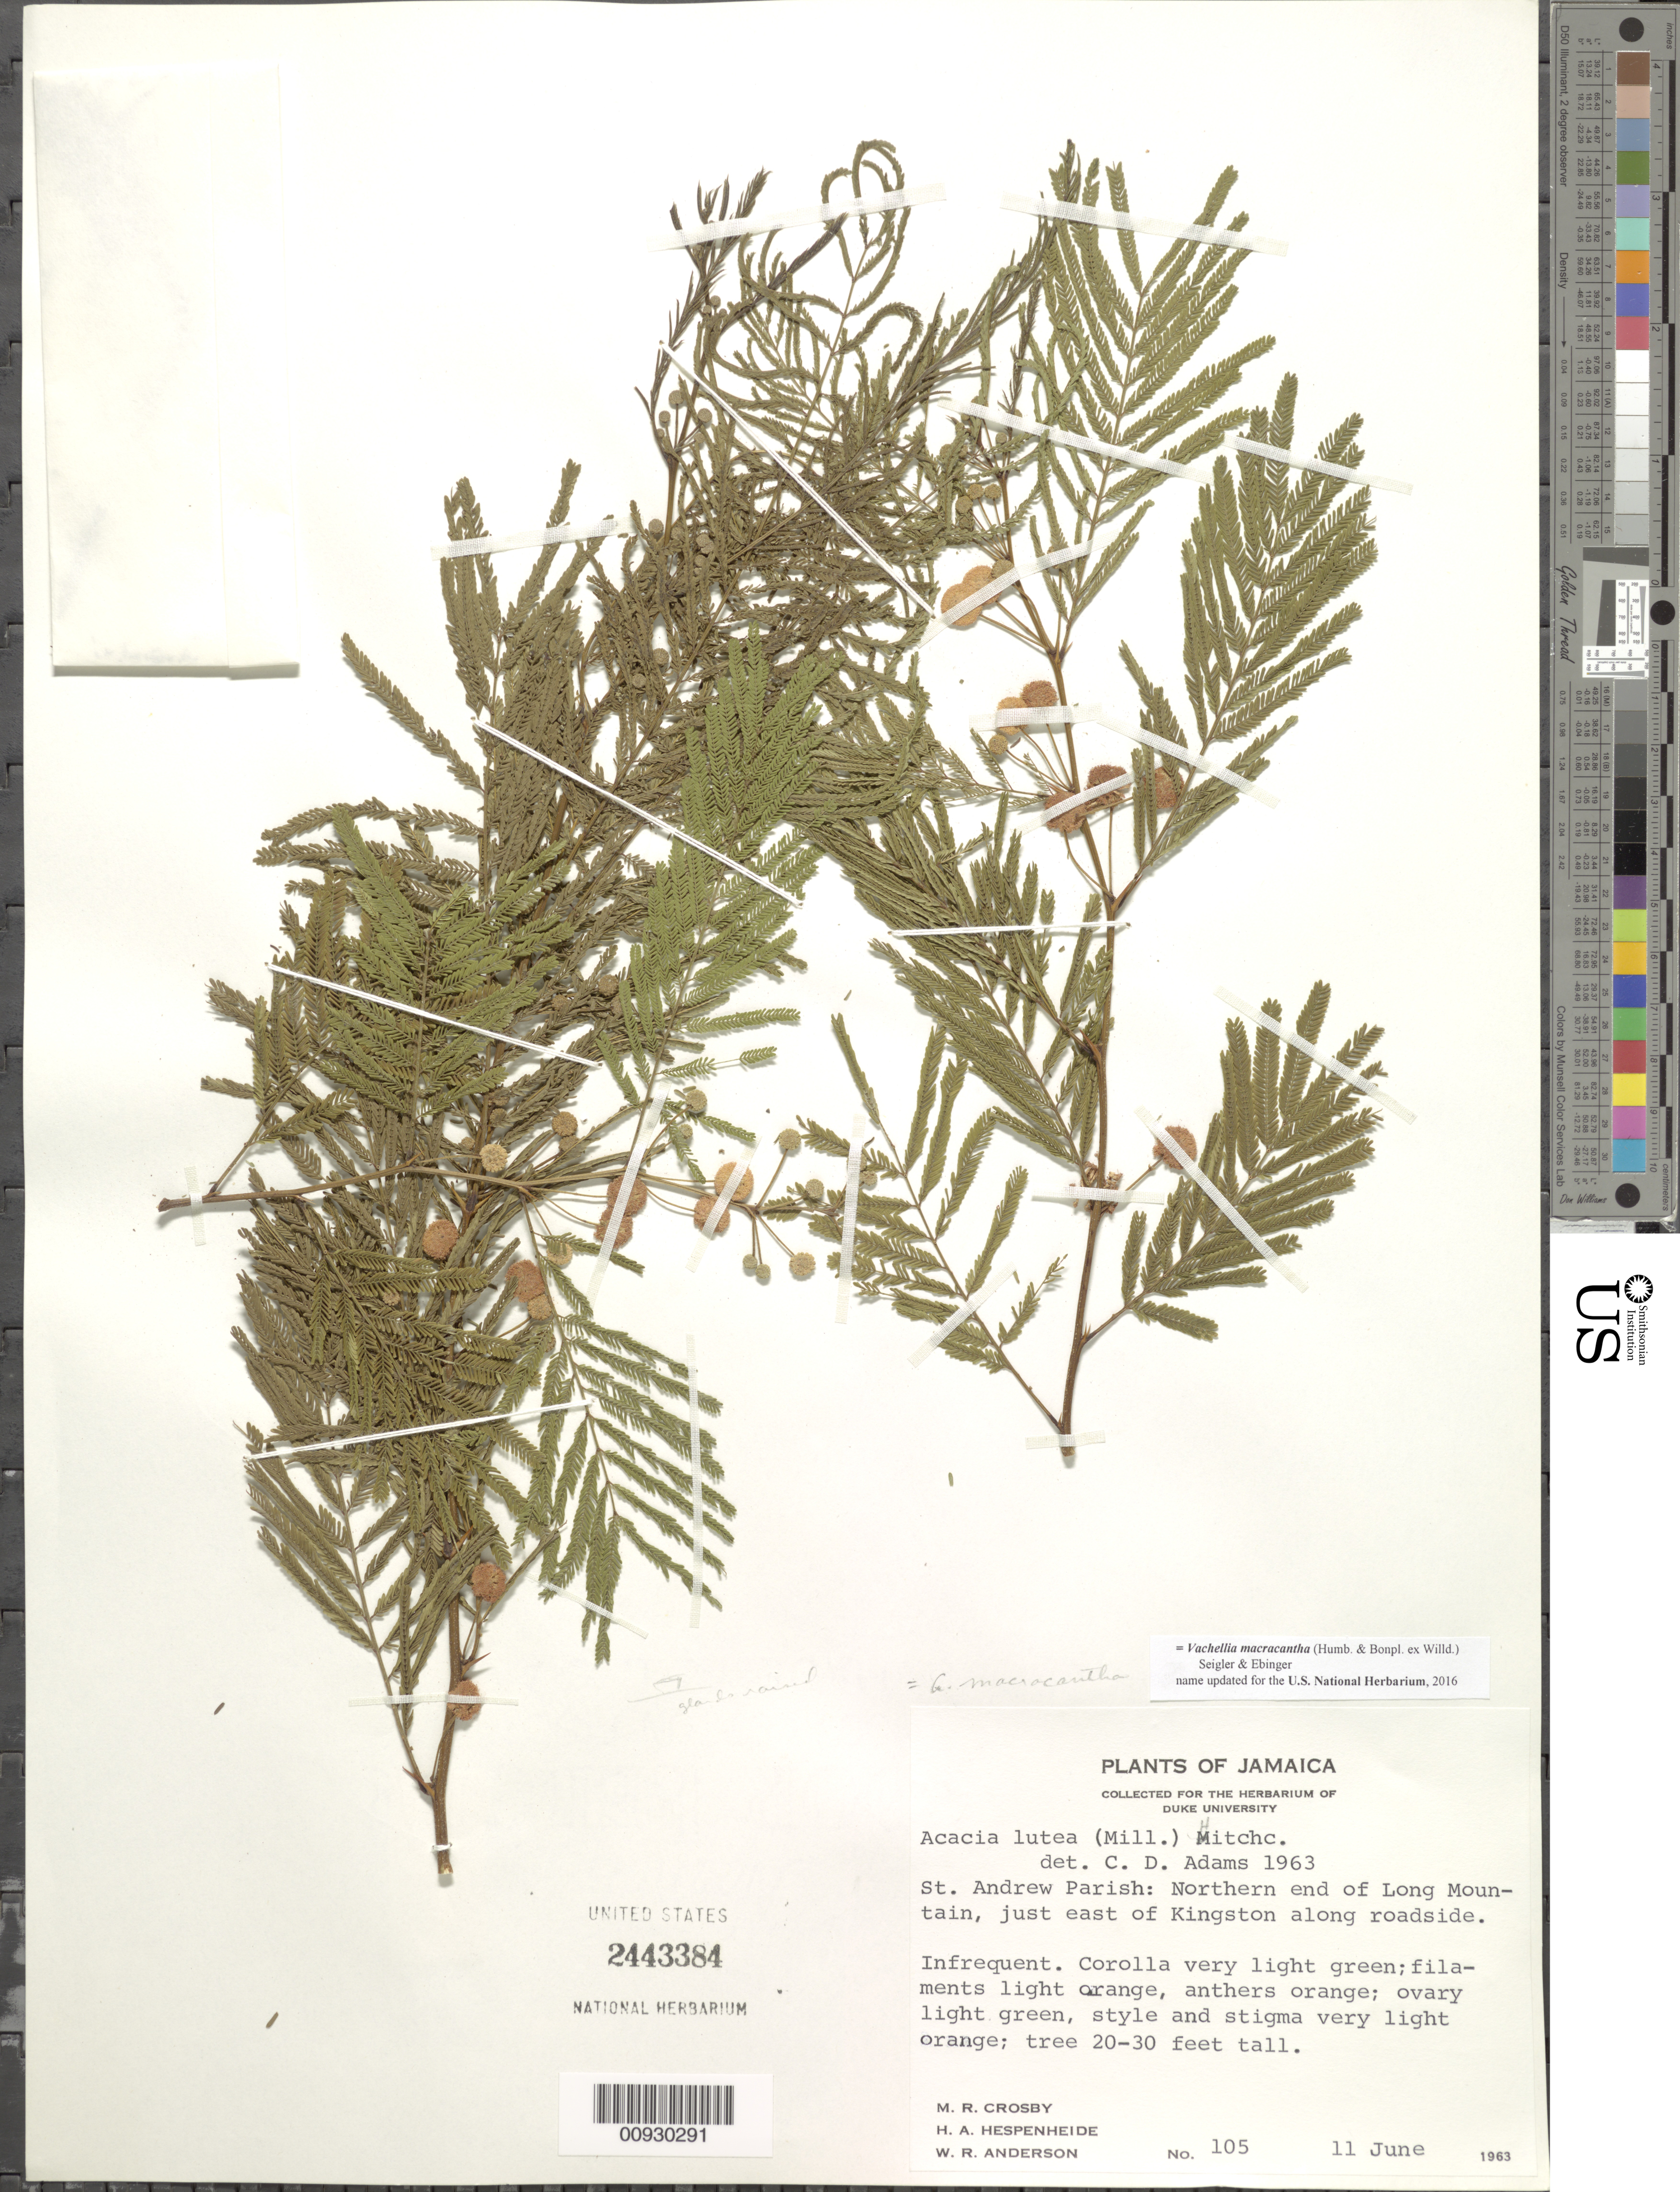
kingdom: Plantae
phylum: Tracheophyta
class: Magnoliopsida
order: Fabales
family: Fabaceae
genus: Vachellia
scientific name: Vachellia macracantha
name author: (Humb. & Bonpl. ex Willd.) Seigler & Ebinger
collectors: M. R. Crosby, H. A. Hespenheide & W. R. Anderson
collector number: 105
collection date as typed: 11 Jun 1963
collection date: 1963-06-11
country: Jamaica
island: Jamaica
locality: St. Andrew Parish: Northern end of Long Mountain, just east of Kingston along roadside.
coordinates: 0 N, 0 E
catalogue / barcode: US 2443384